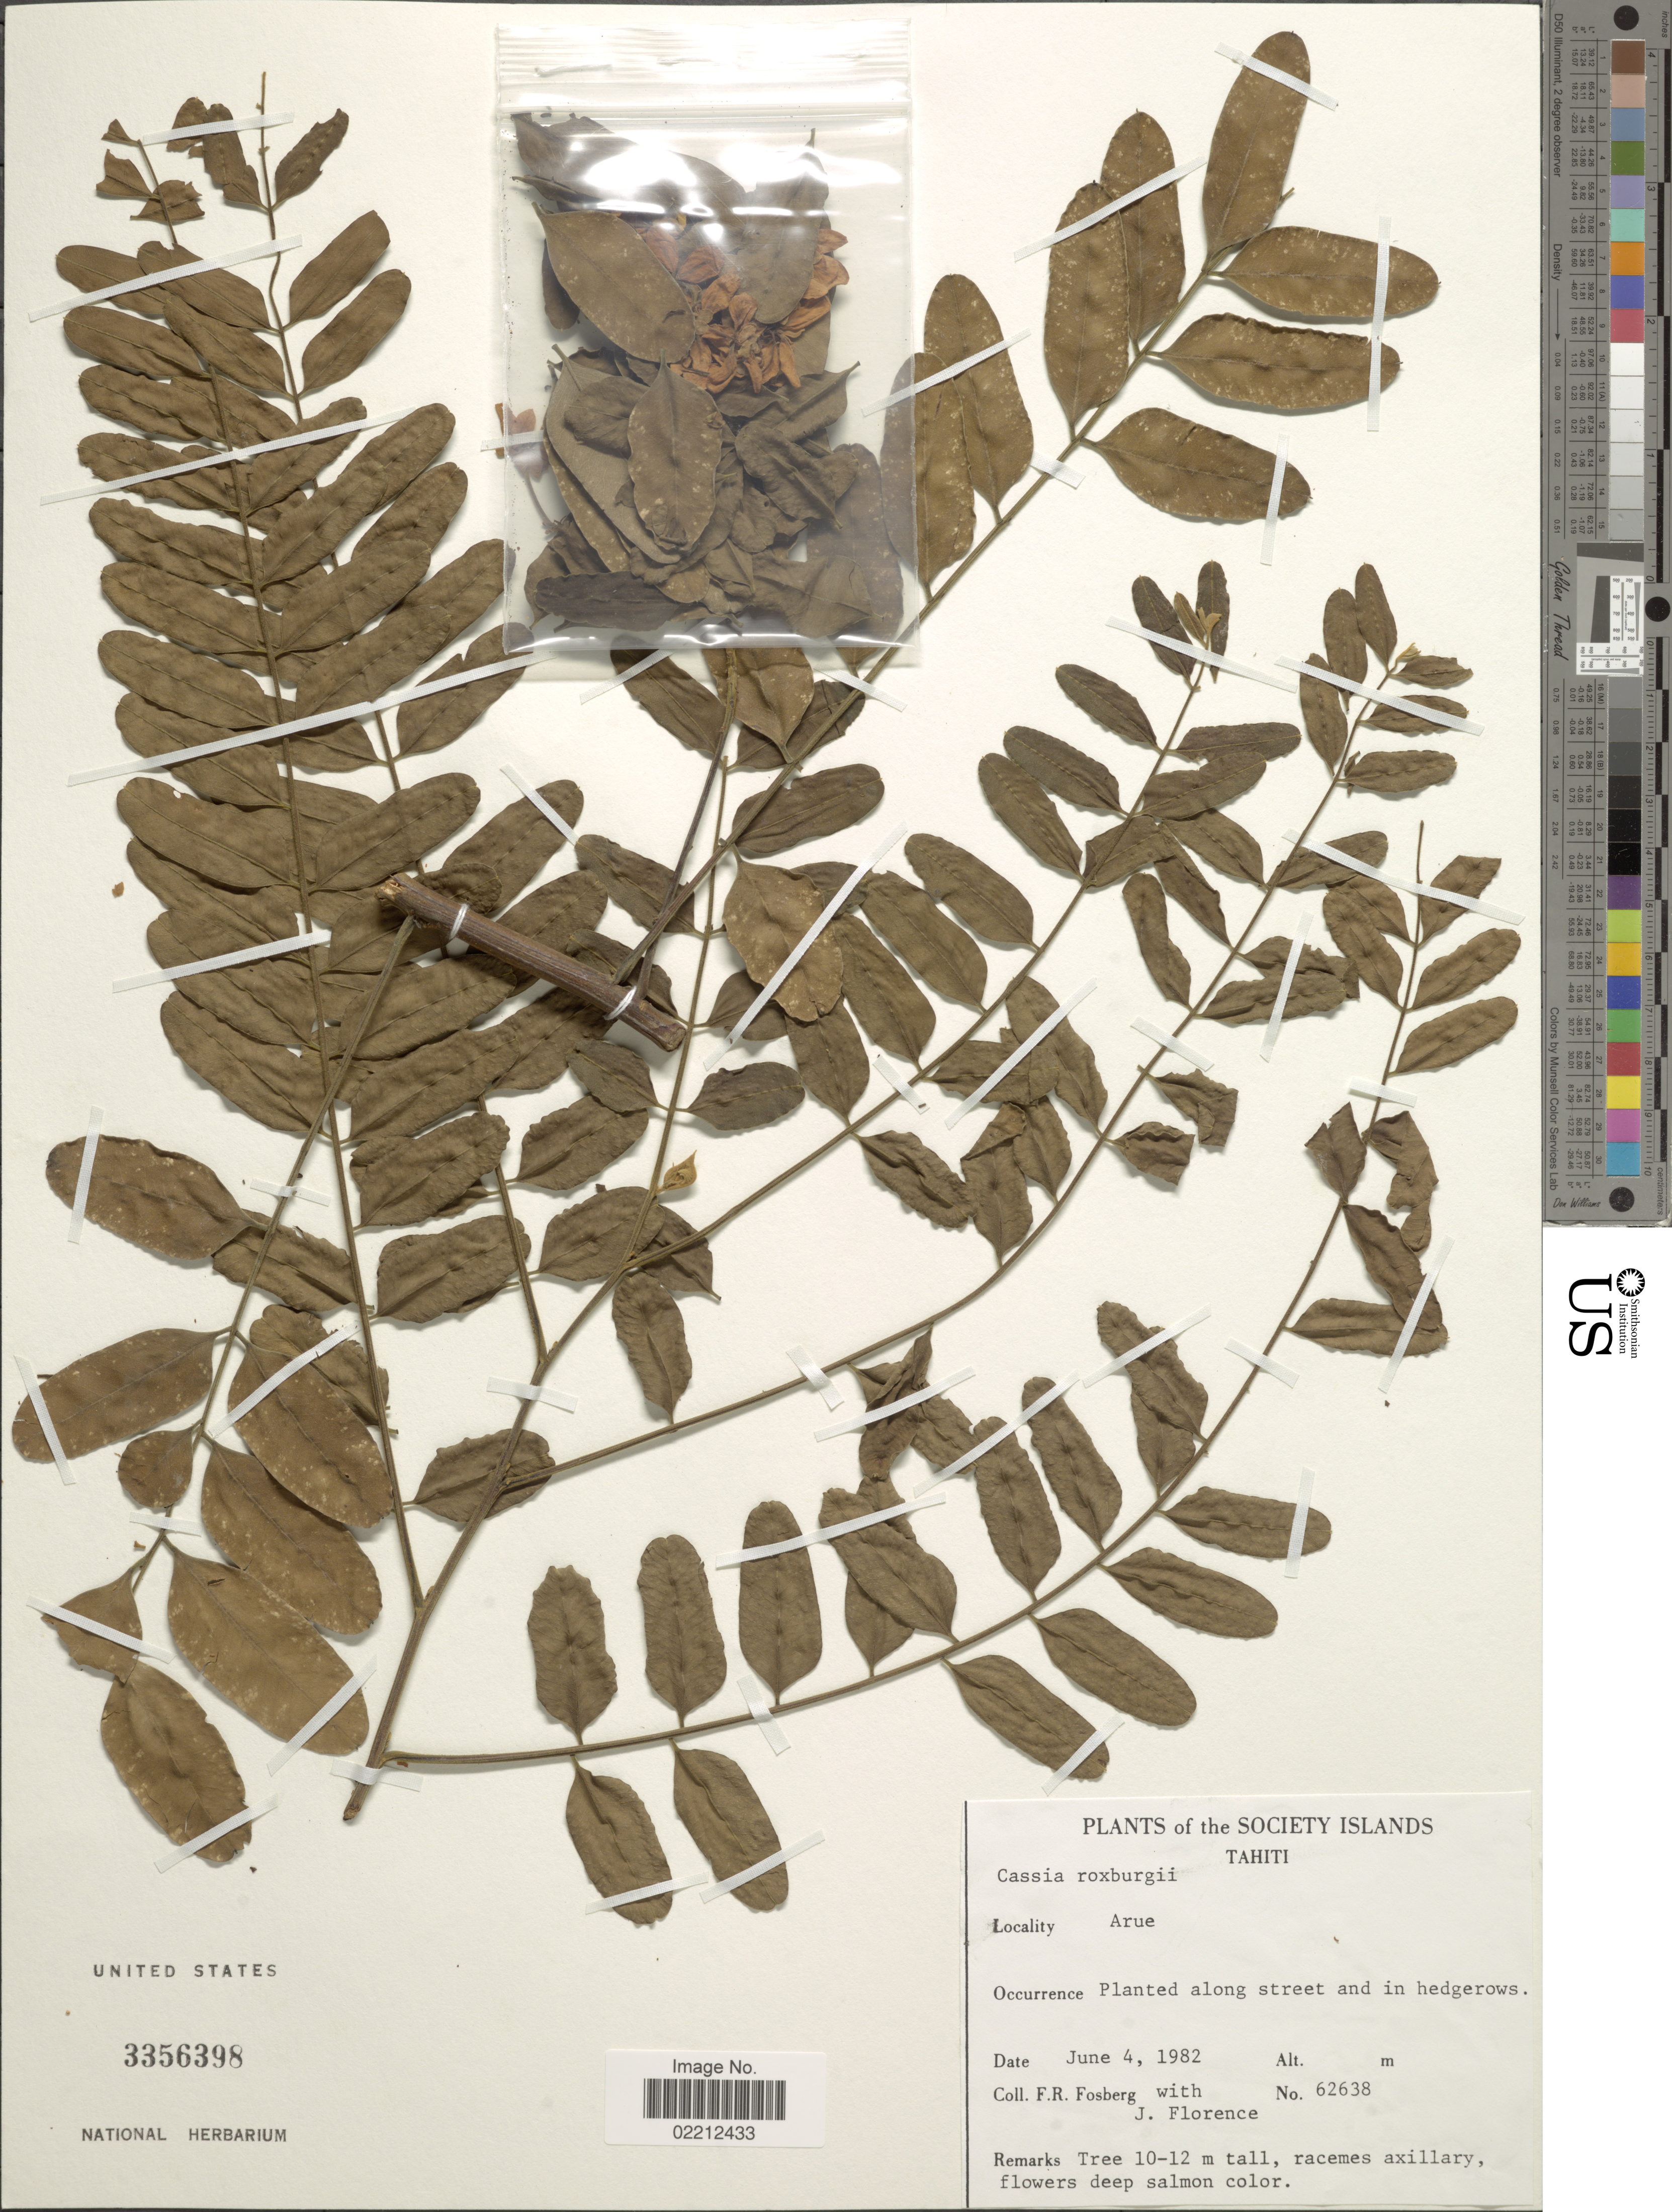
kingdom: Plantae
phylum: Tracheophyta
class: Magnoliopsida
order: Fabales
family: Fabaceae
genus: Cassia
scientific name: Cassia roxburghii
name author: Steud.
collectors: F. R. Fosberg & J. Florence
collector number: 62638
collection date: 1982-06-04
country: French Polynesia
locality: Society Islands, Tahiti. Arue.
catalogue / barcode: US 3356398